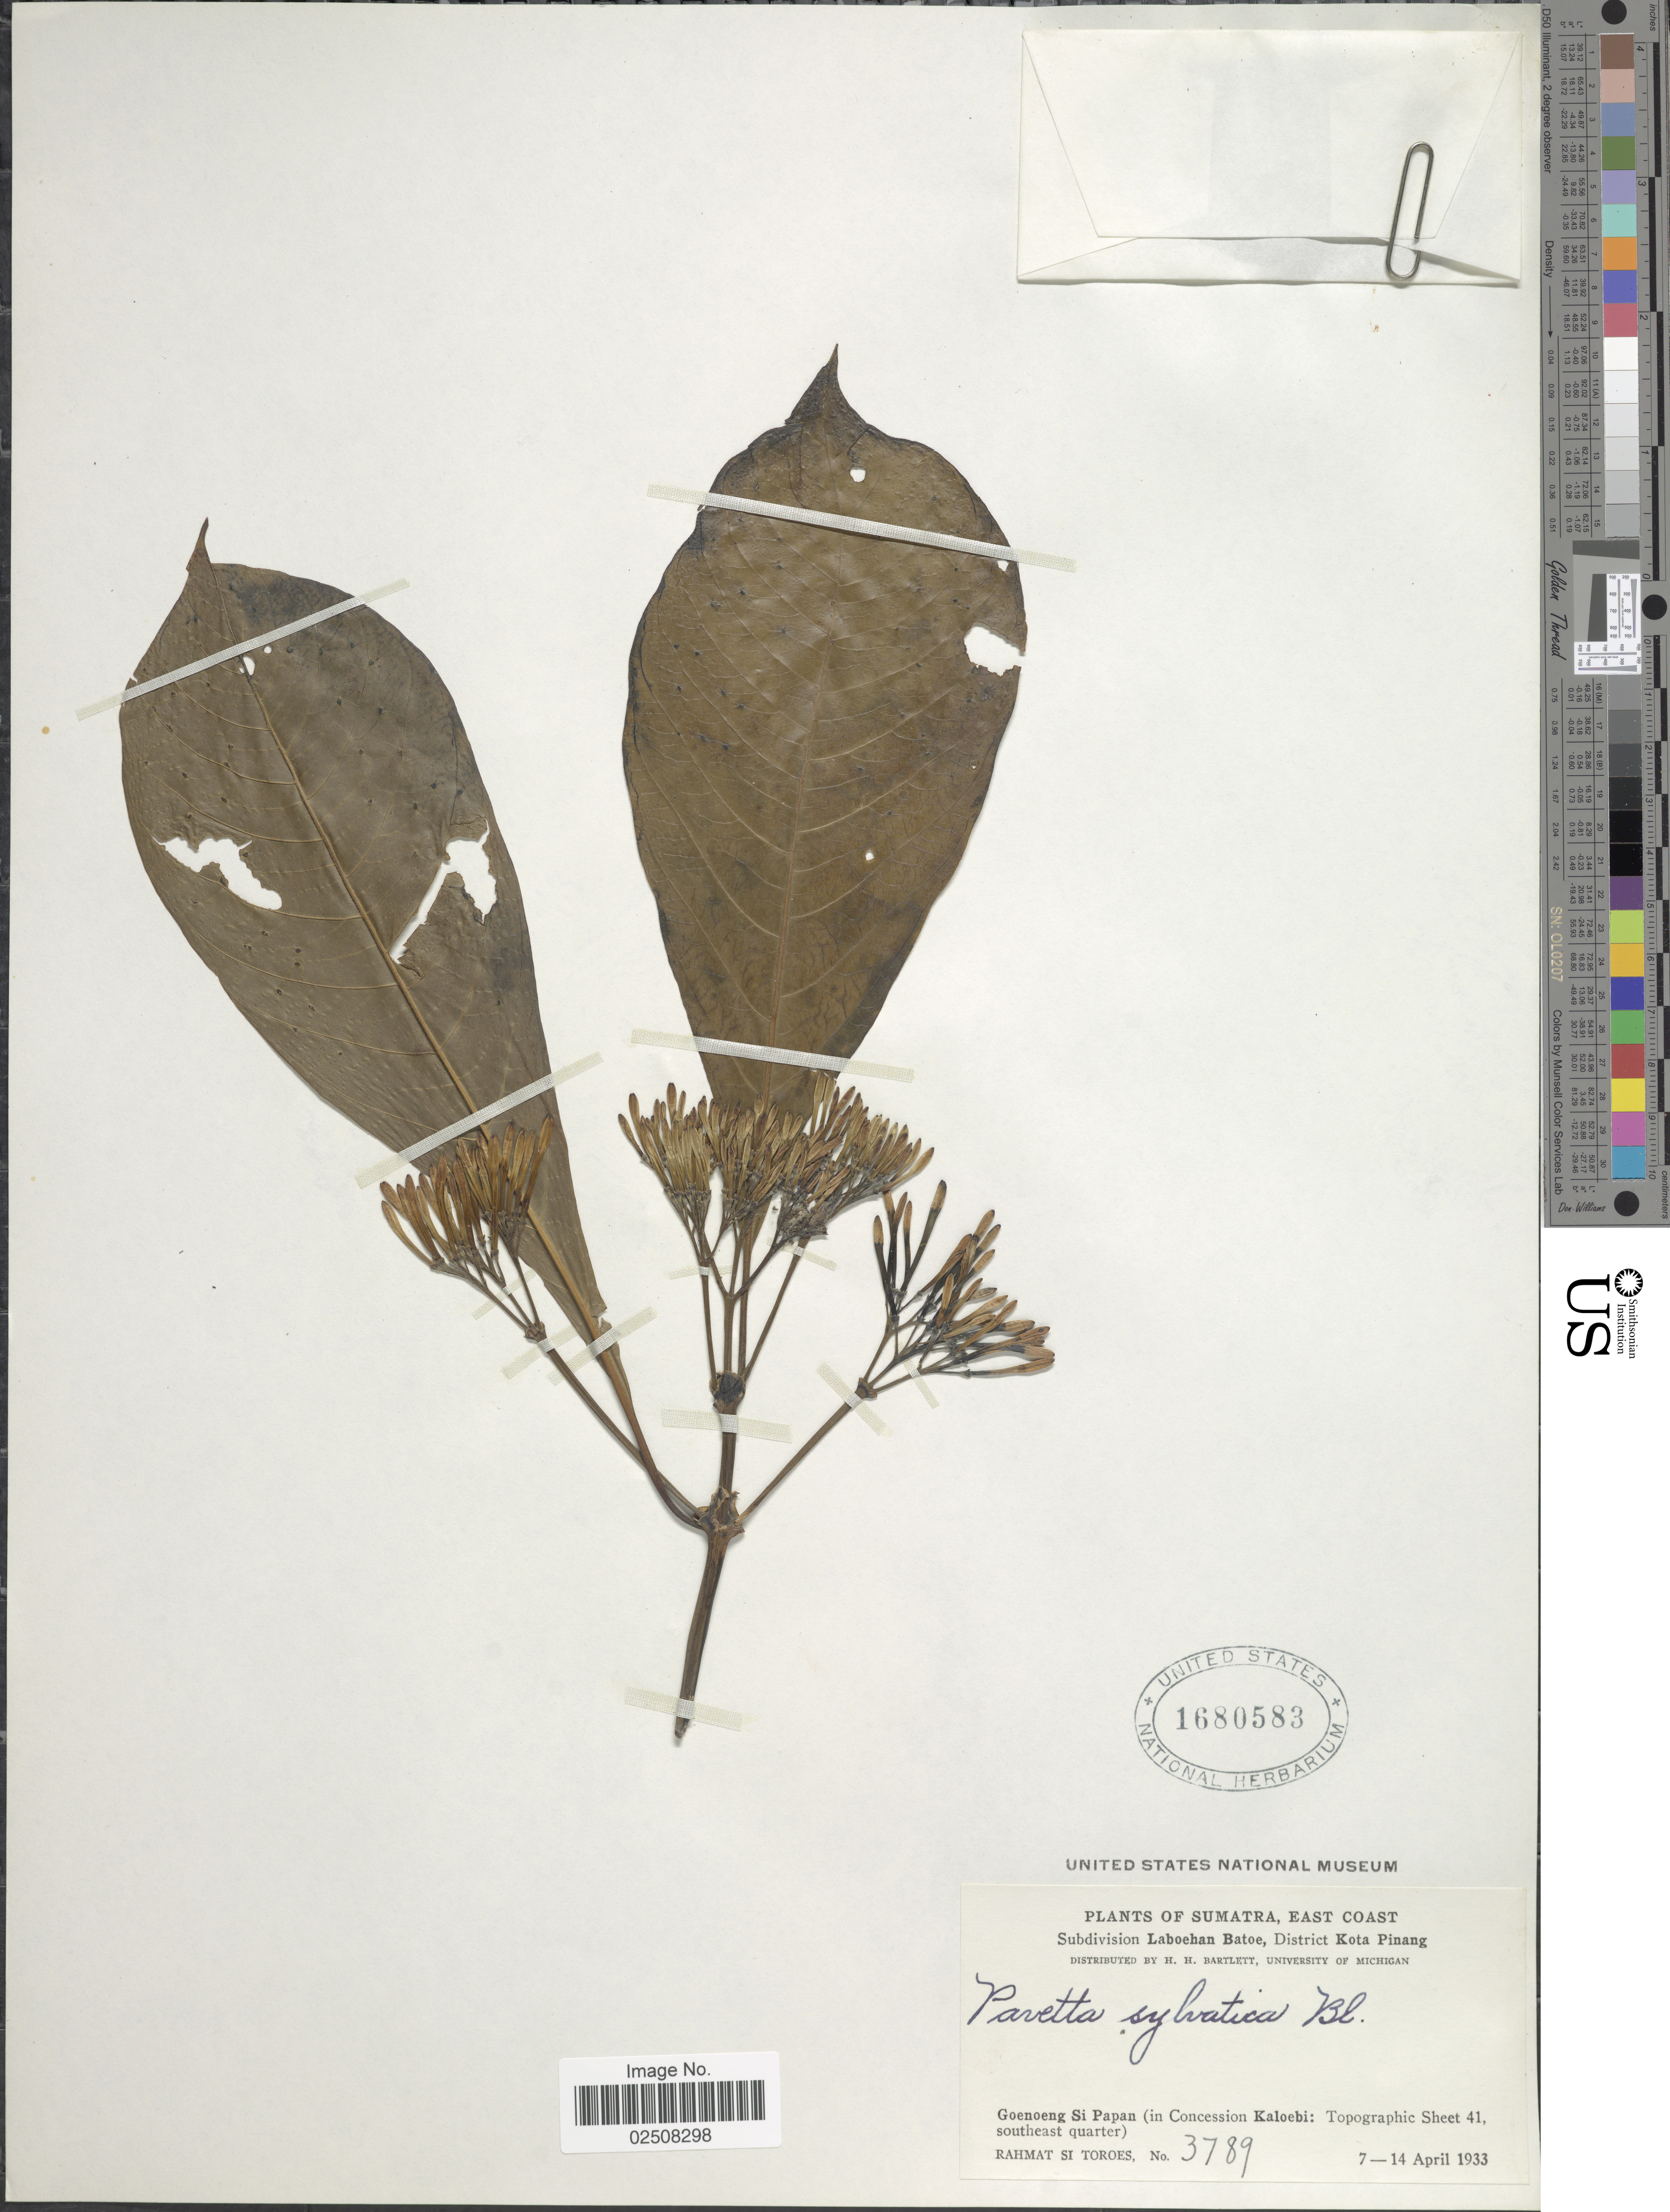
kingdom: Plantae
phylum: Tracheophyta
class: Magnoliopsida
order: Gentianales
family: Rubiaceae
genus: Pavetta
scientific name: Pavetta sylvatica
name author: Blume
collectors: Rahmat Si Boeea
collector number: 3789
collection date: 1933-04-07/1933-04-14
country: Indonesia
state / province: Sumatra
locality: Tapianoeli, Subdivision Laboehan Batoe, District Kota Pinang, Goenoeng Si Papan (in Concesssion Kaloebi: Topographic Sheet 41, southeast quarter)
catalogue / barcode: US 1680583